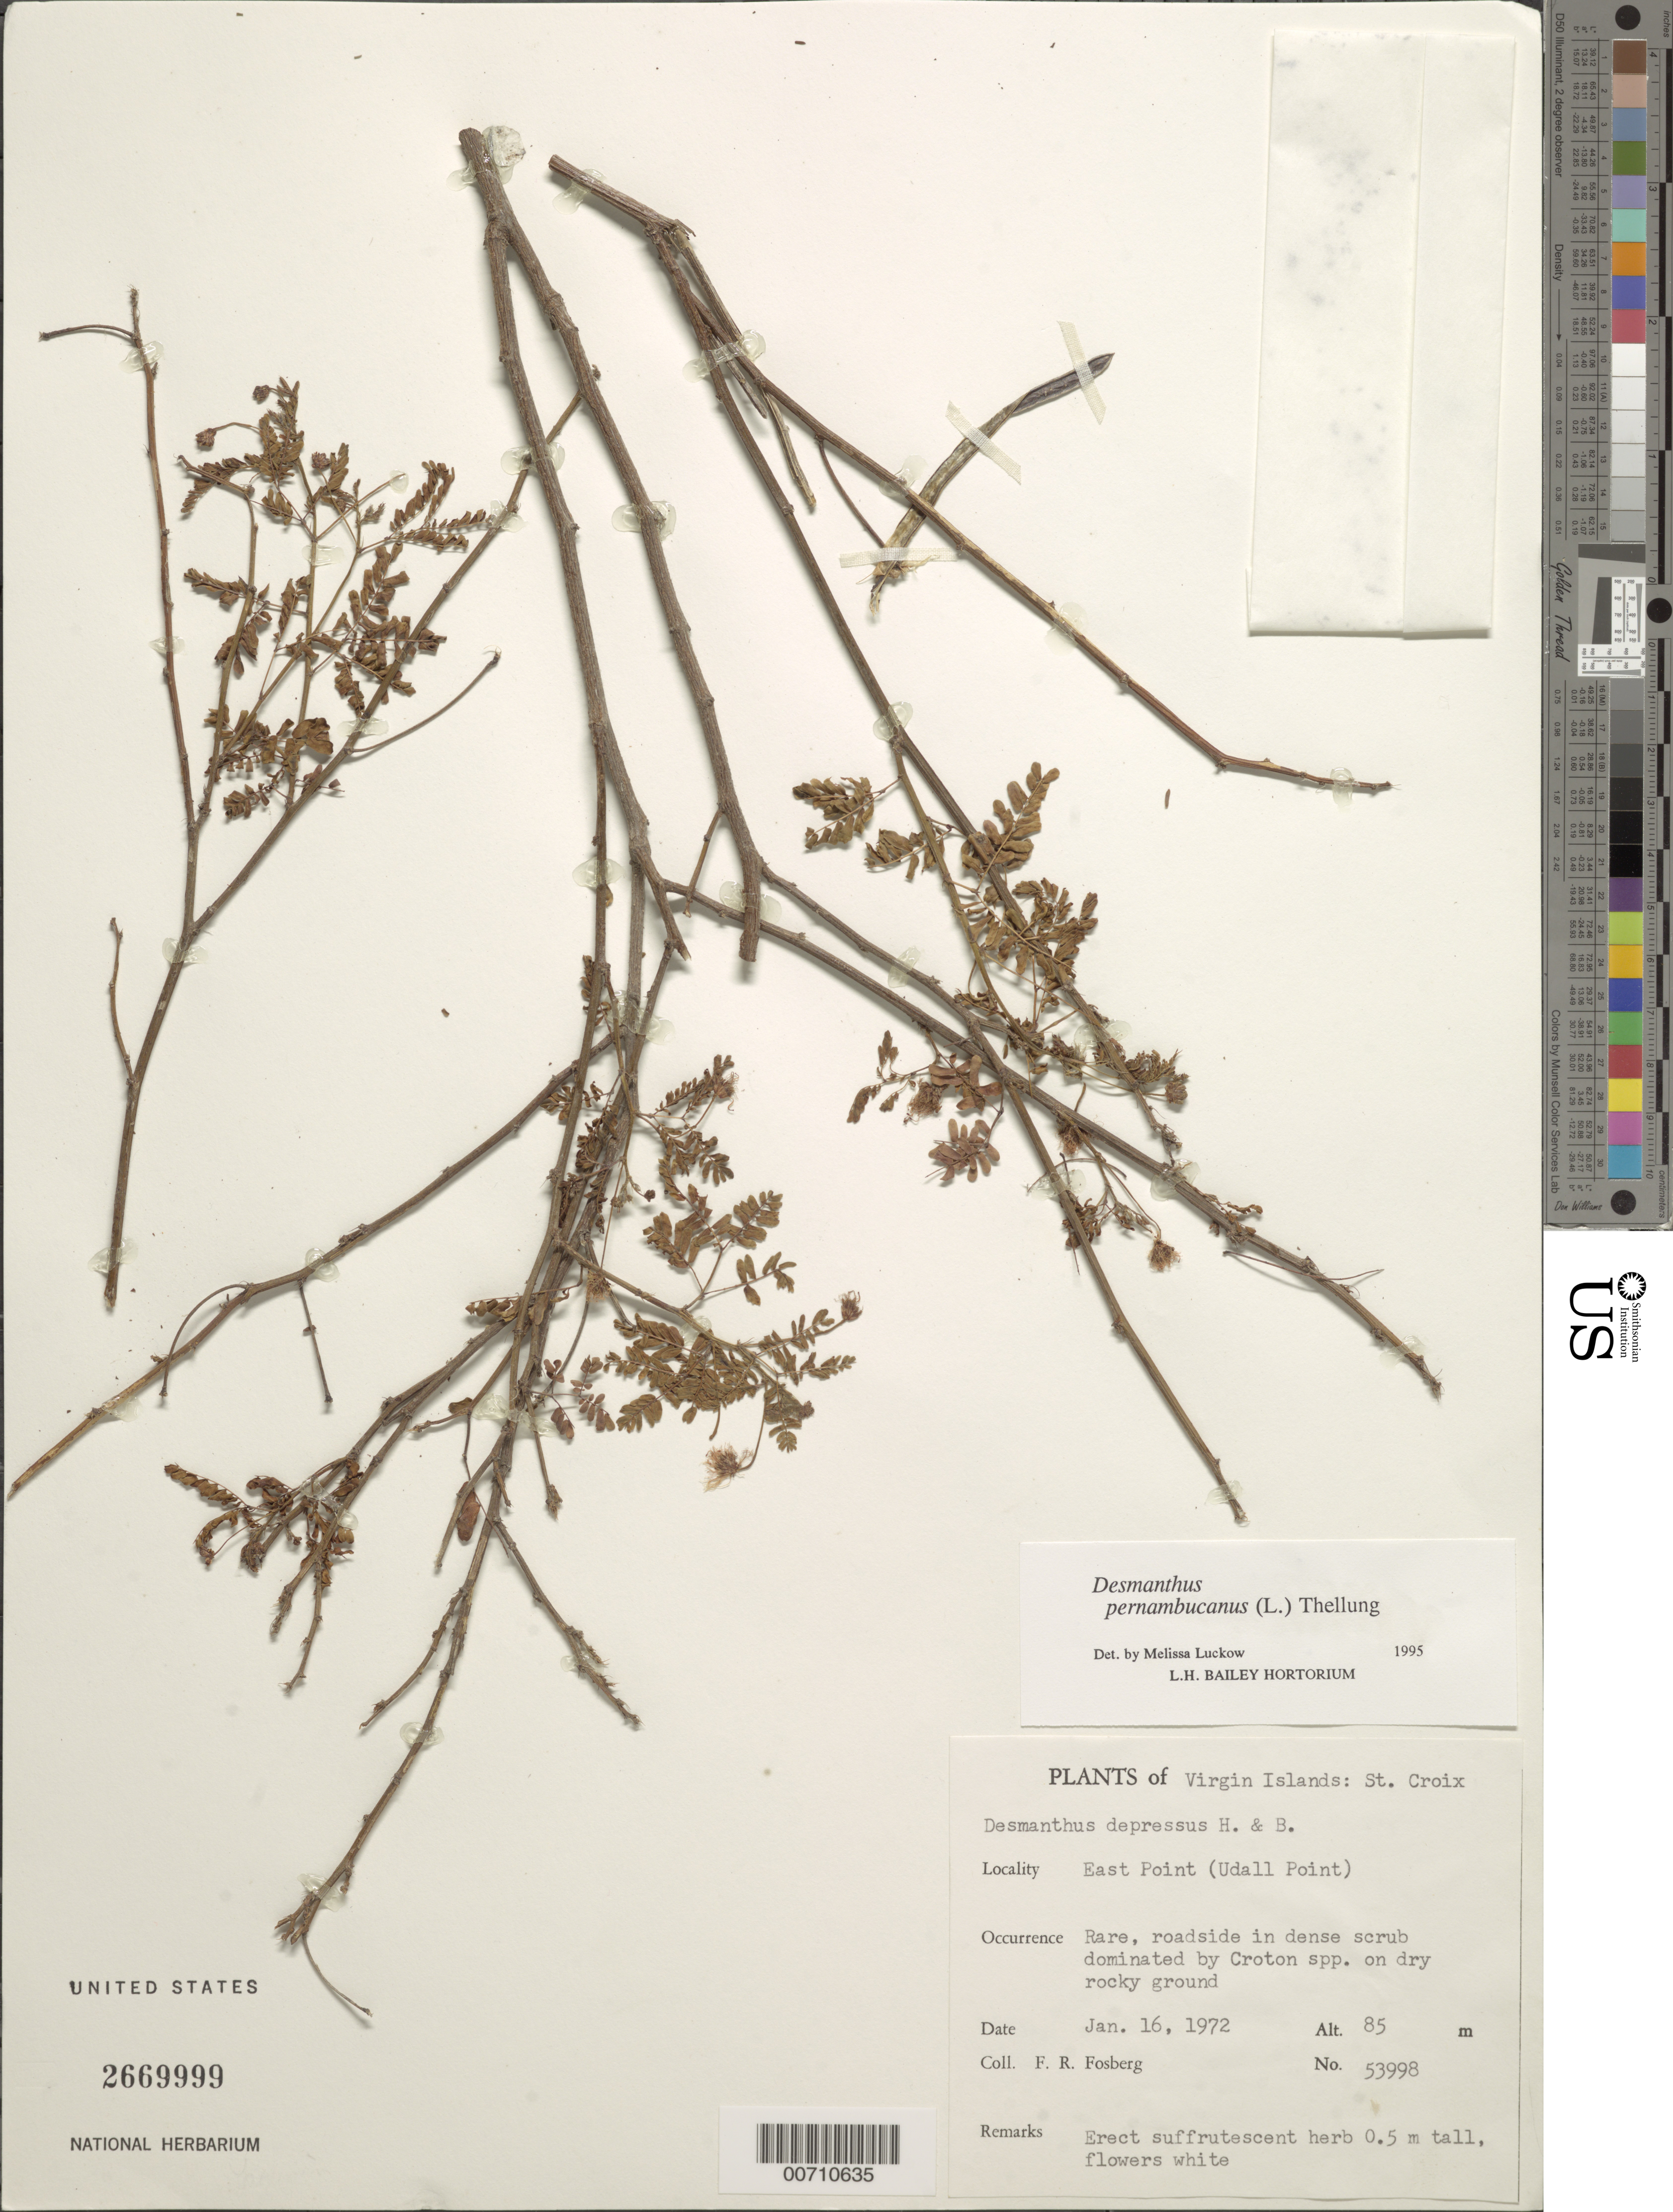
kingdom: Plantae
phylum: Tracheophyta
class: Magnoliopsida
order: Fabales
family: Fabaceae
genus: Desmanthus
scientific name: Desmanthus pernambucanus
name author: (L.) Thell.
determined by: Luckow, M. A.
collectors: F. R. Fosberg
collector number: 53998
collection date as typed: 16 Jan 1972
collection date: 1972-01-16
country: U.S. Virgin Islands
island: St. Croix Island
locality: East Point (Udall Point)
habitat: Roadside in dense scrub dominated by Croton spp.; on dry rocky ground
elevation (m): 85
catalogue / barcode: US 2669999